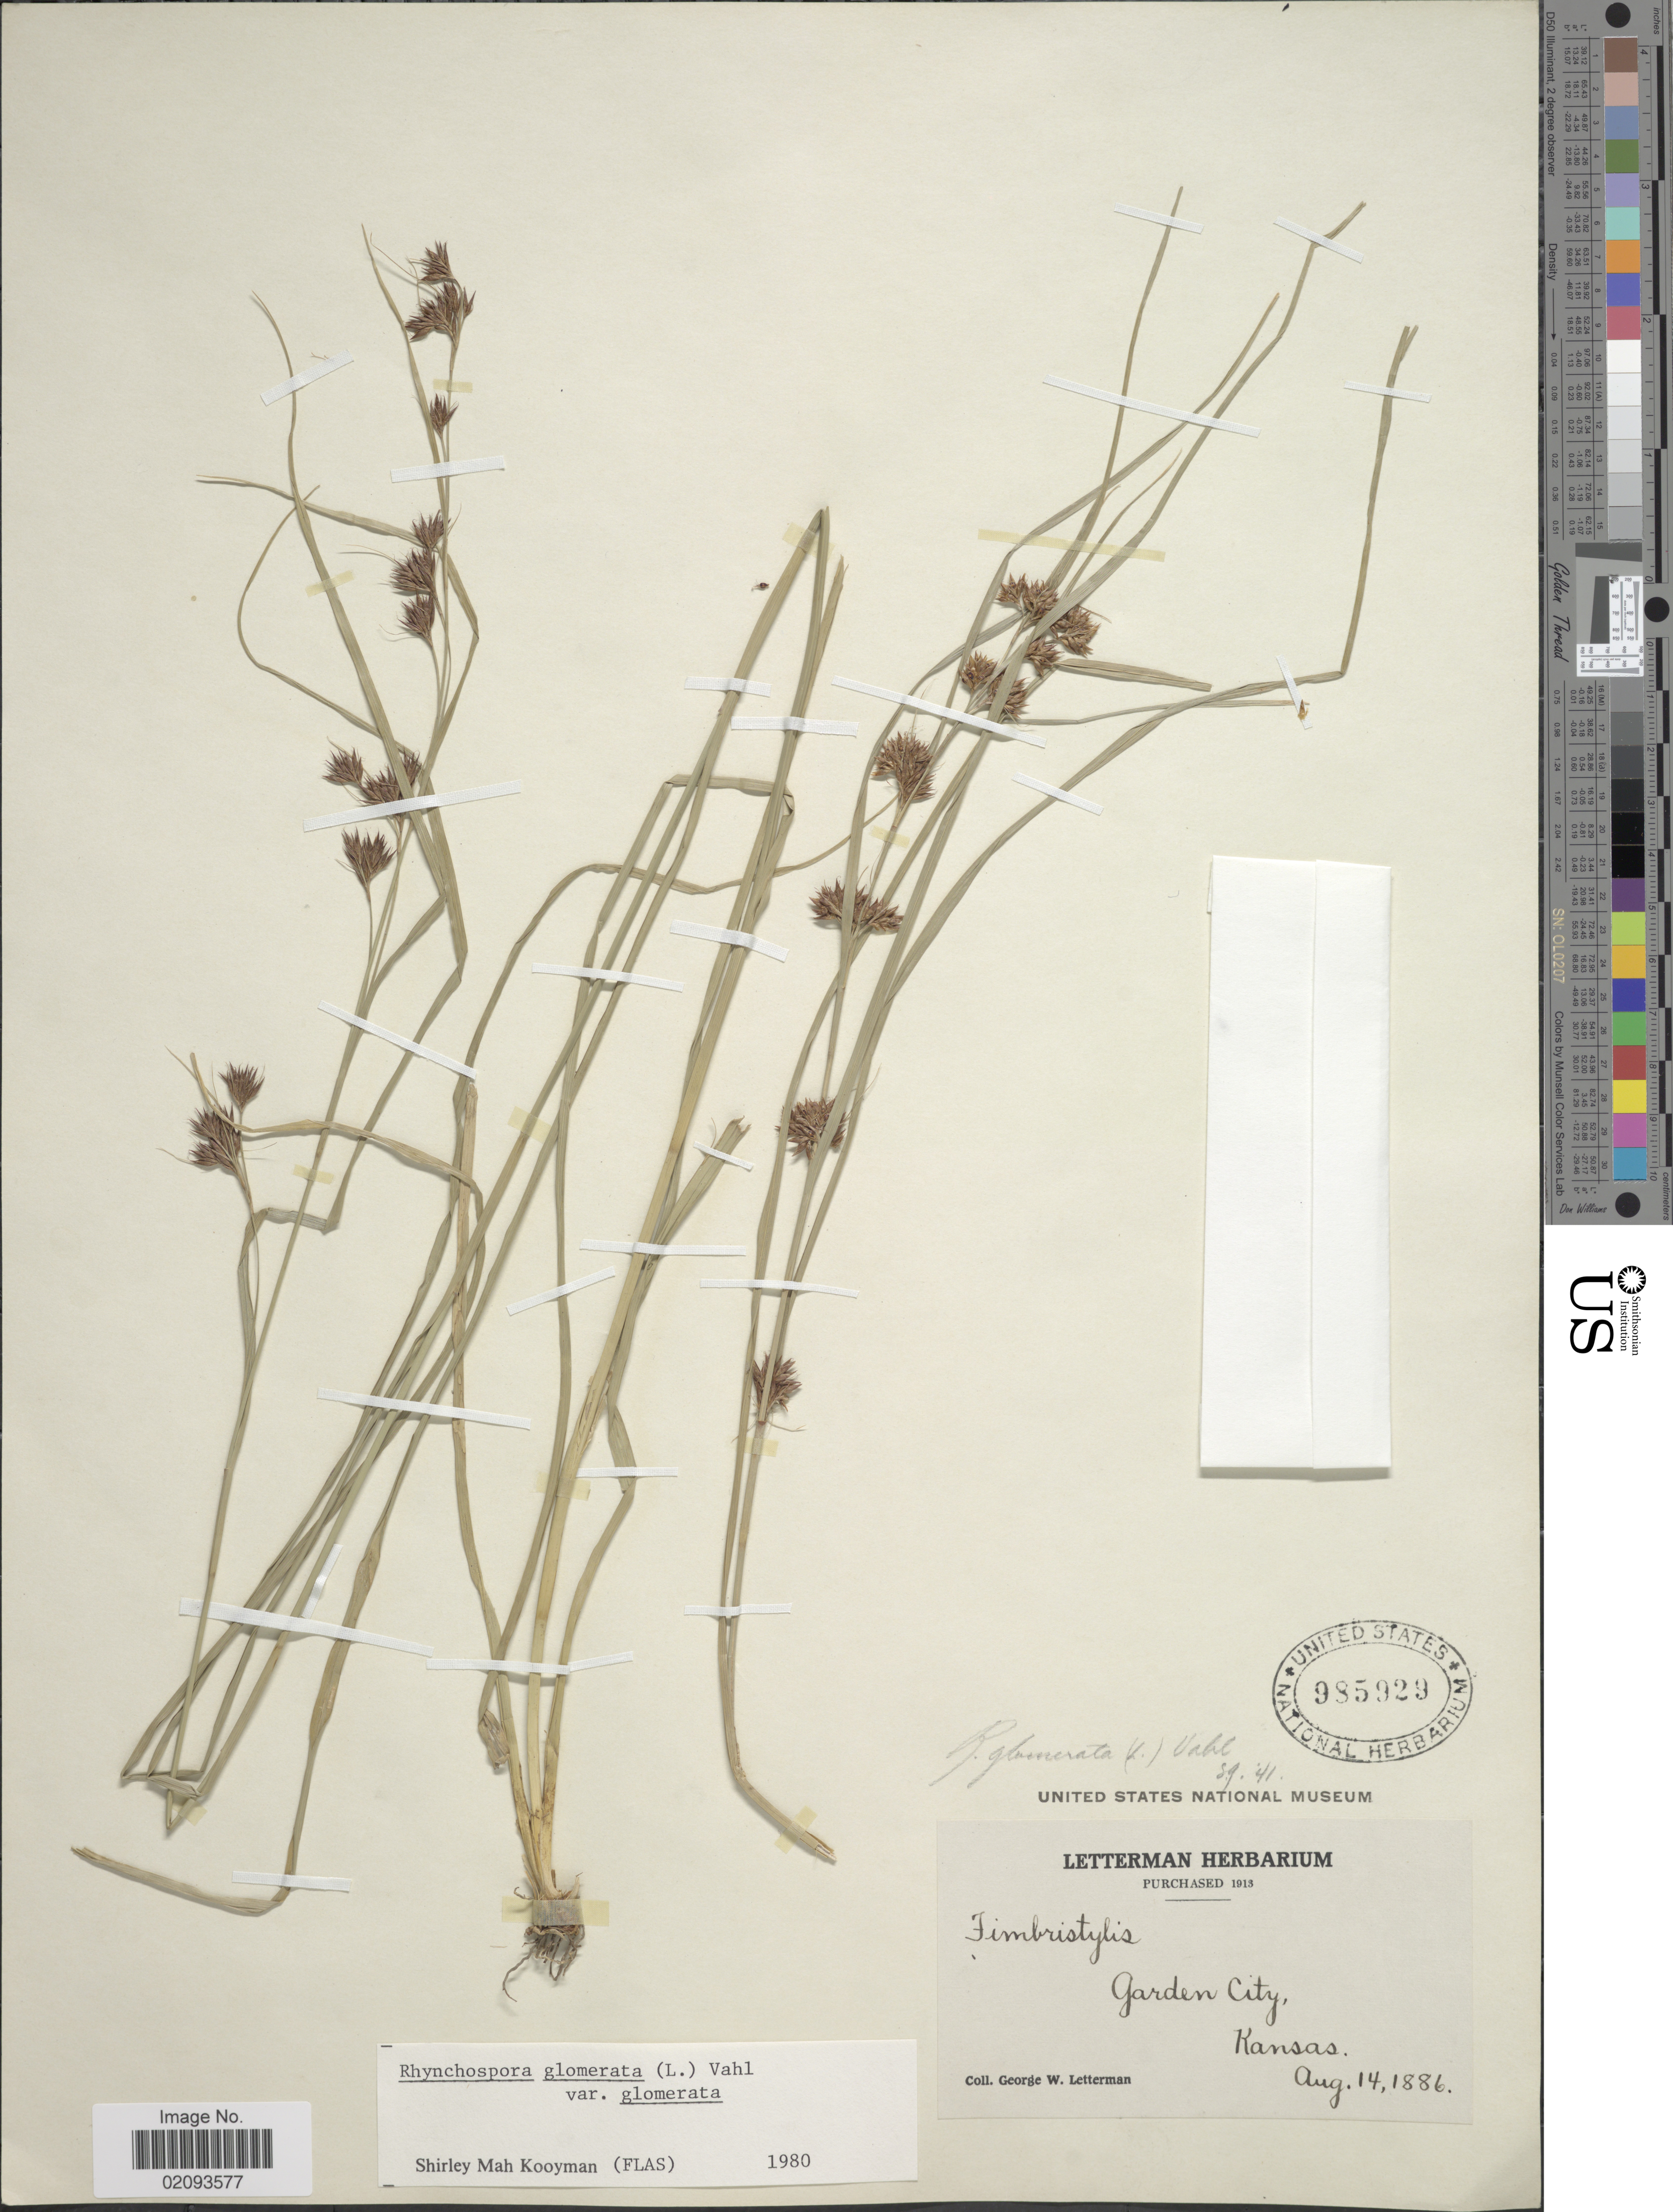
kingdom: Plantae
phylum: Tracheophyta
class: Liliopsida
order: Poales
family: Cyperaceae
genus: Rhynchospora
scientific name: Rhynchospora glomerata var. glomerata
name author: (L.) Vahl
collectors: G. W. Letterman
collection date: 1886-08-14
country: United States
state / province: Kansas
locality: Garden City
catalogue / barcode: US 985929